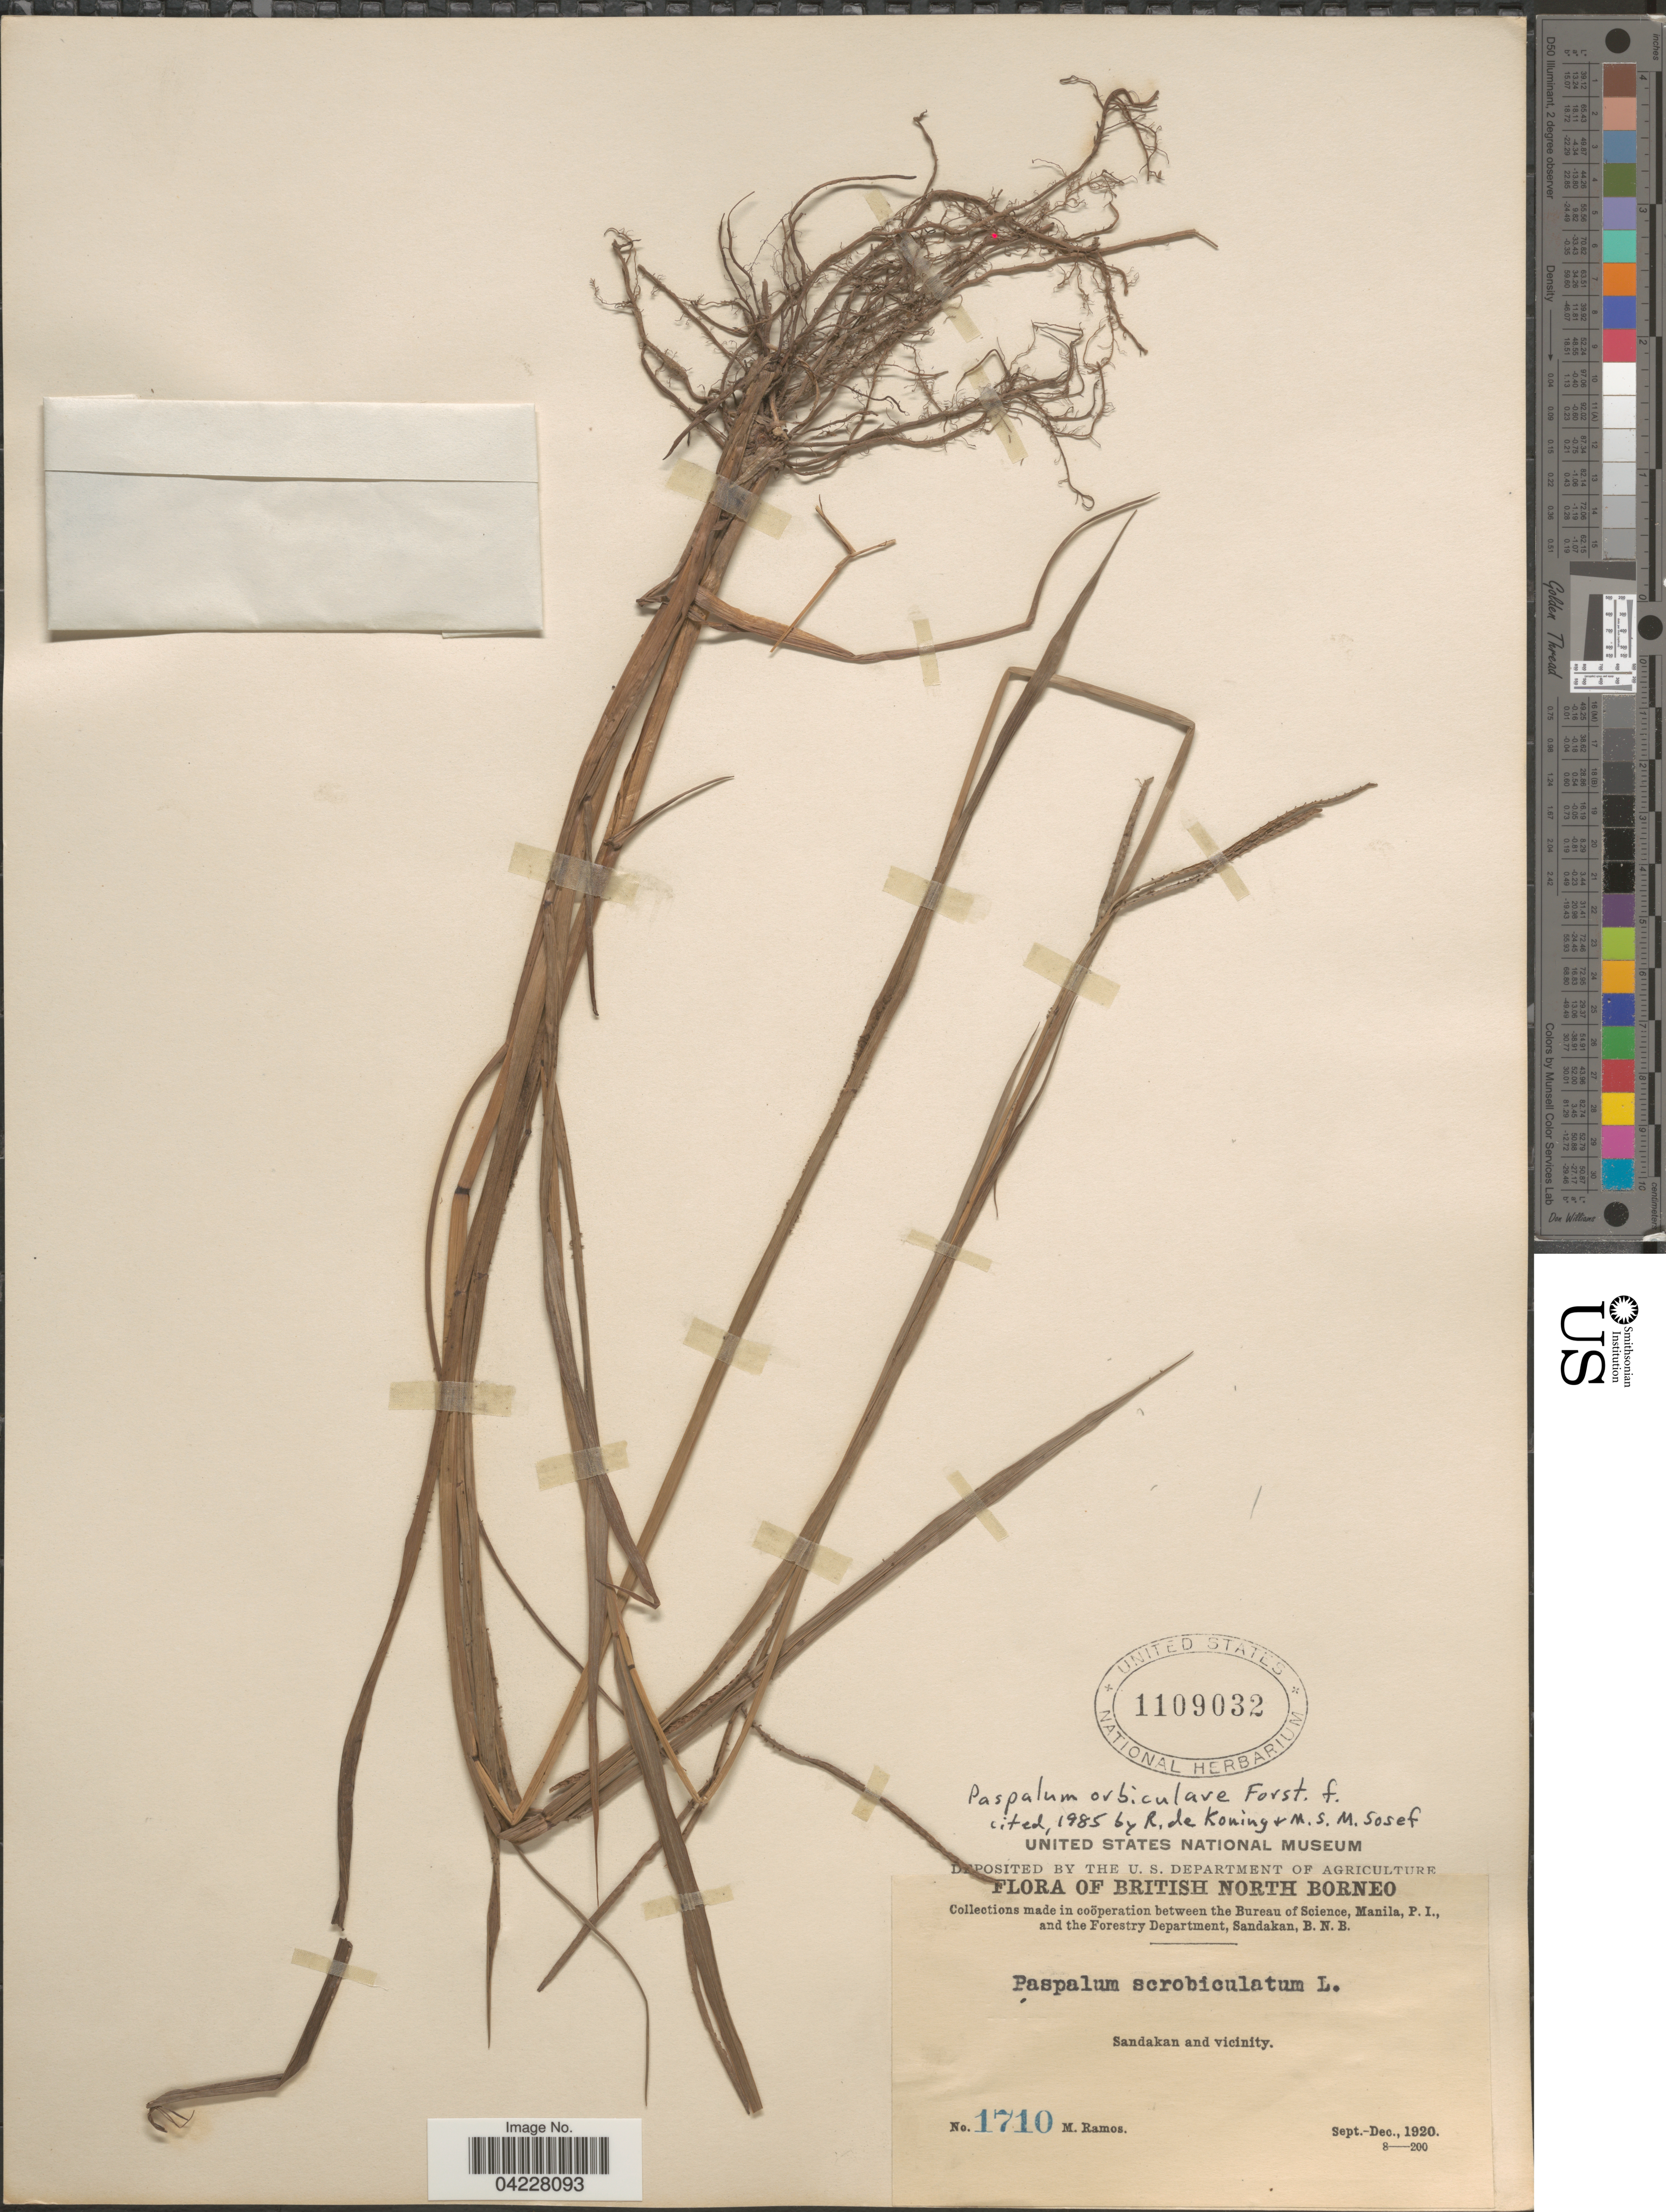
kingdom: Plantae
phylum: Tracheophyta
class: Liliopsida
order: Poales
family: Poaceae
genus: Paspalum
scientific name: Paspalum orbiculare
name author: G. Forst.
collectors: M. Ramos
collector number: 1710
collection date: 1920-09/1920-12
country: Malaysia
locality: British North Borneo. Sandakan and vicinity.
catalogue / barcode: US 1109032